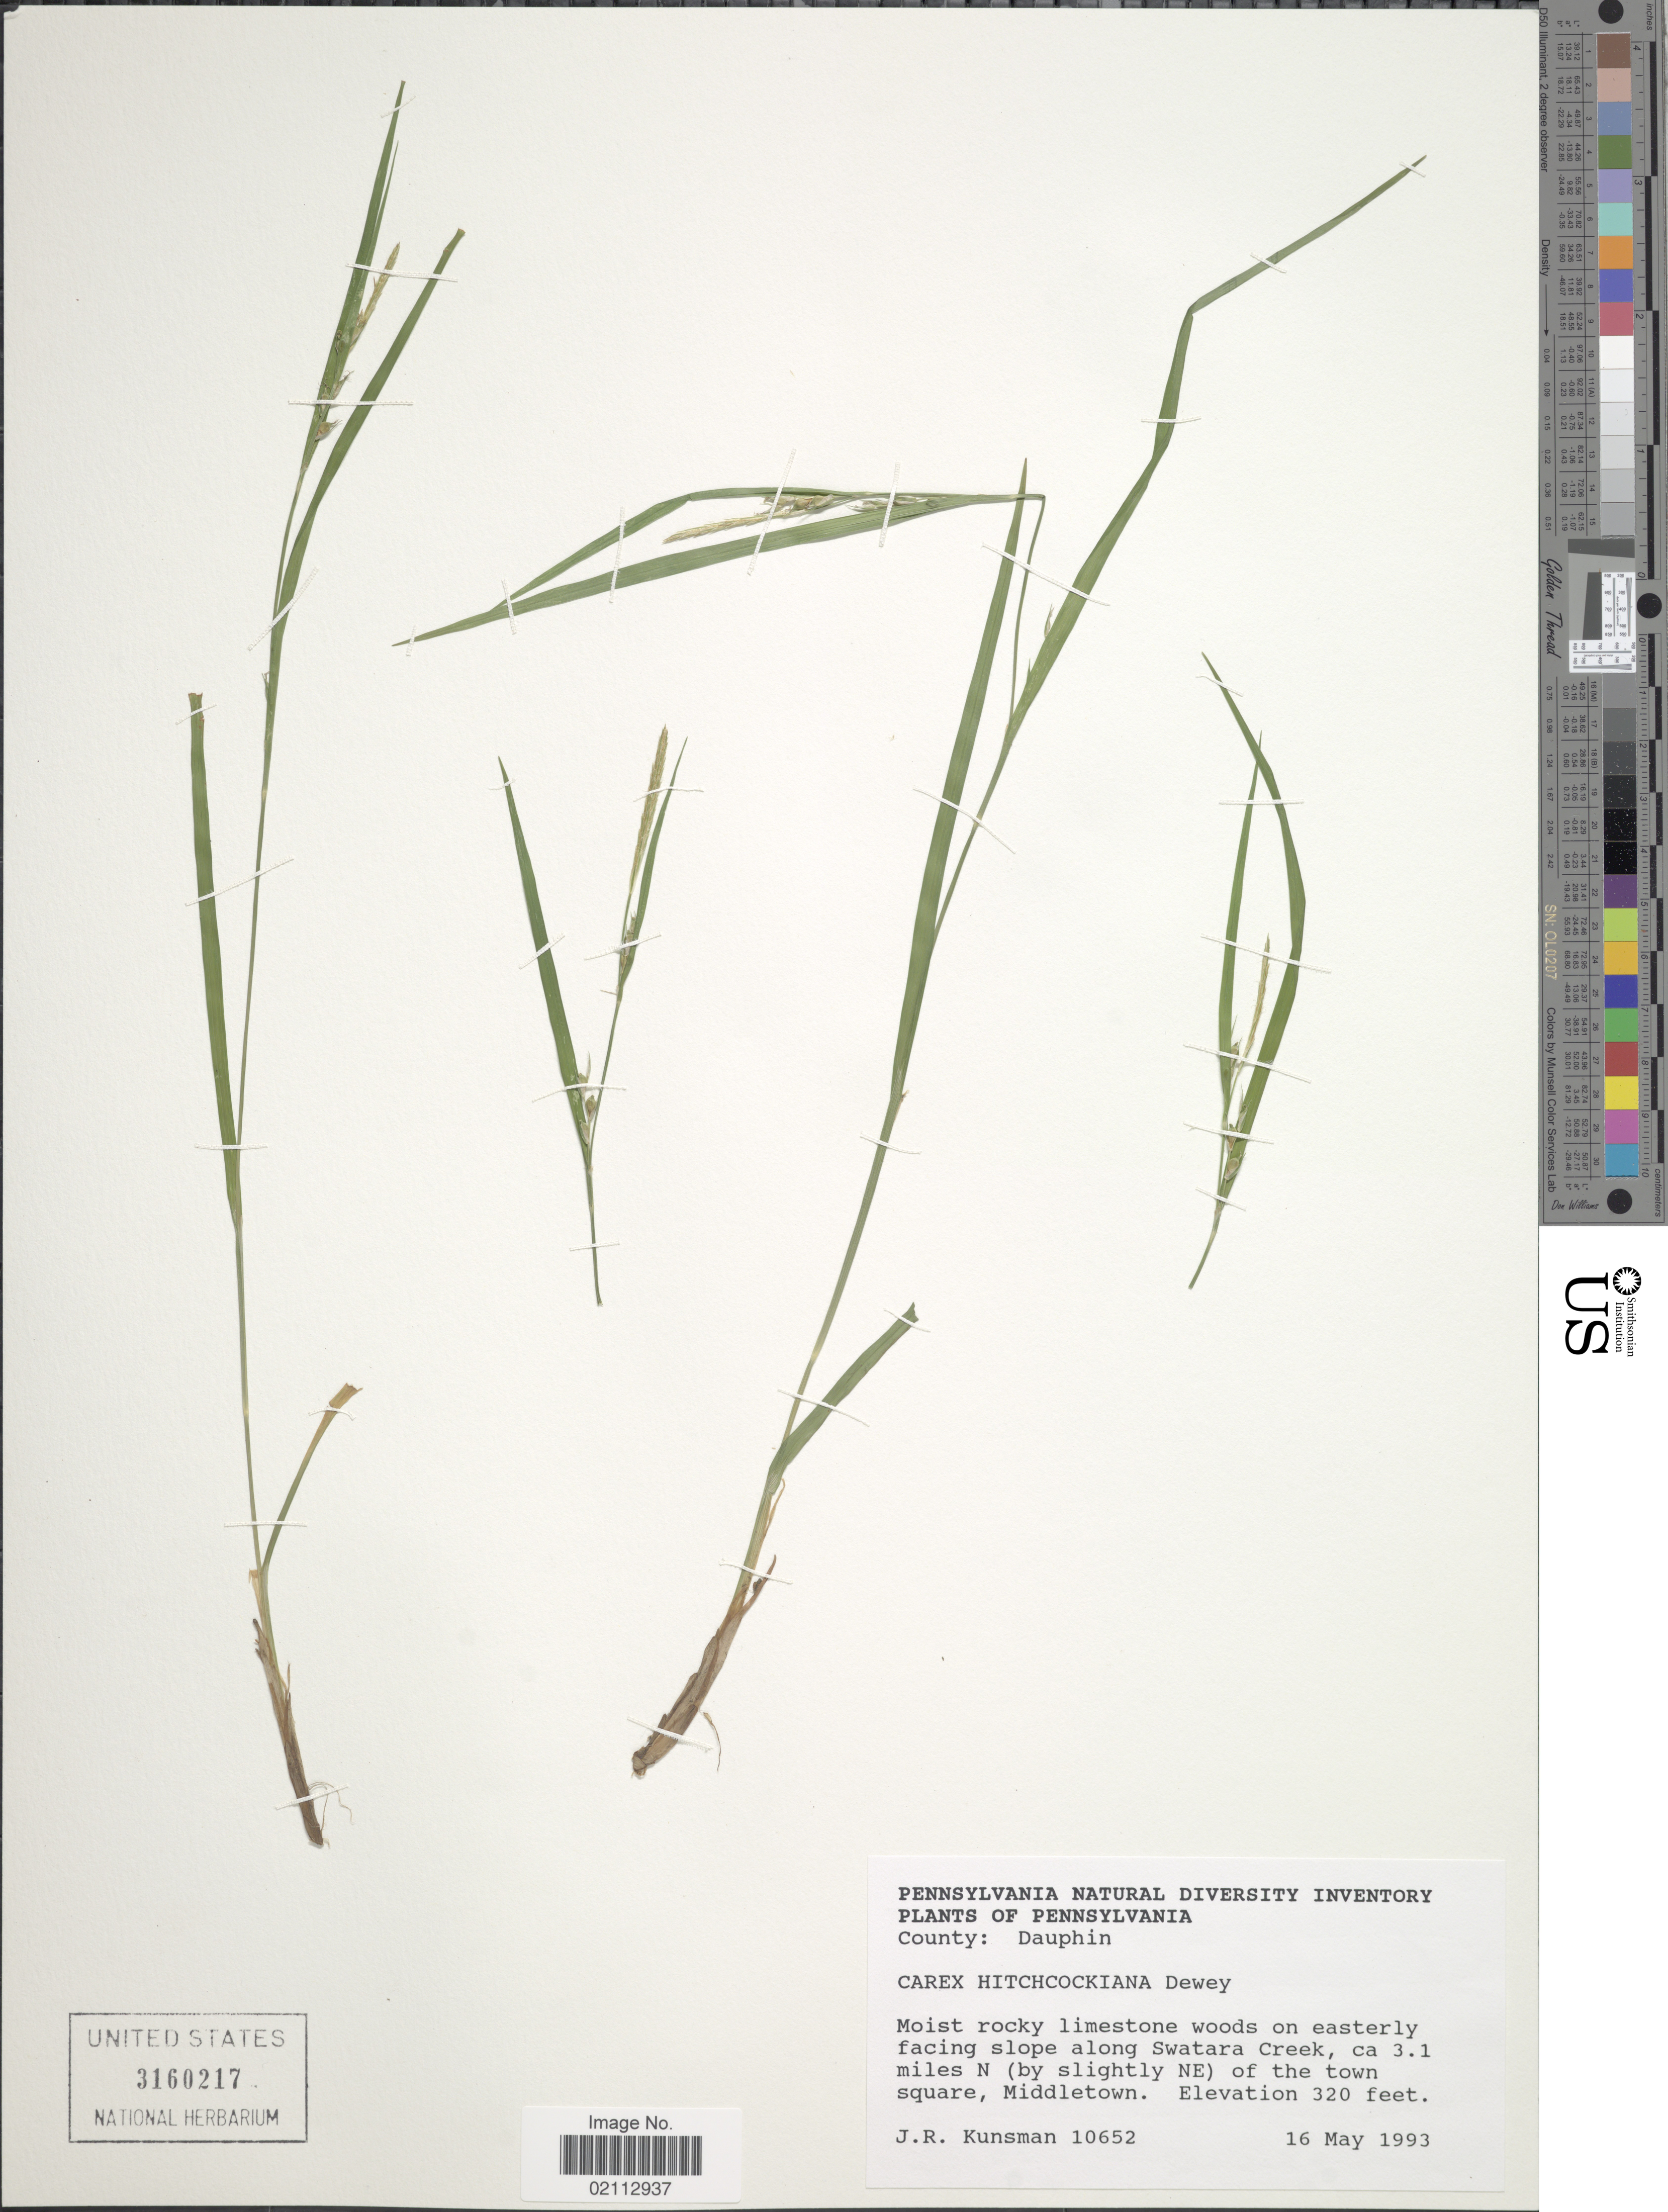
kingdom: Plantae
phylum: Tracheophyta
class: Liliopsida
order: Poales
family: Cyperaceae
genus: Carex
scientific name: Carex hitchcockiana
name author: Dewey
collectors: J. Kunsman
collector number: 10652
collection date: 1993-05-26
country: United States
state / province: Pennsylvania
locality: County: Dauphin. Moist rocky limestone woods on easterly facing slope along Swatara Creek, ca 3.1 miles N (by slightly NE) of the town square, Middletown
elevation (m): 98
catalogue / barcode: US 3160217